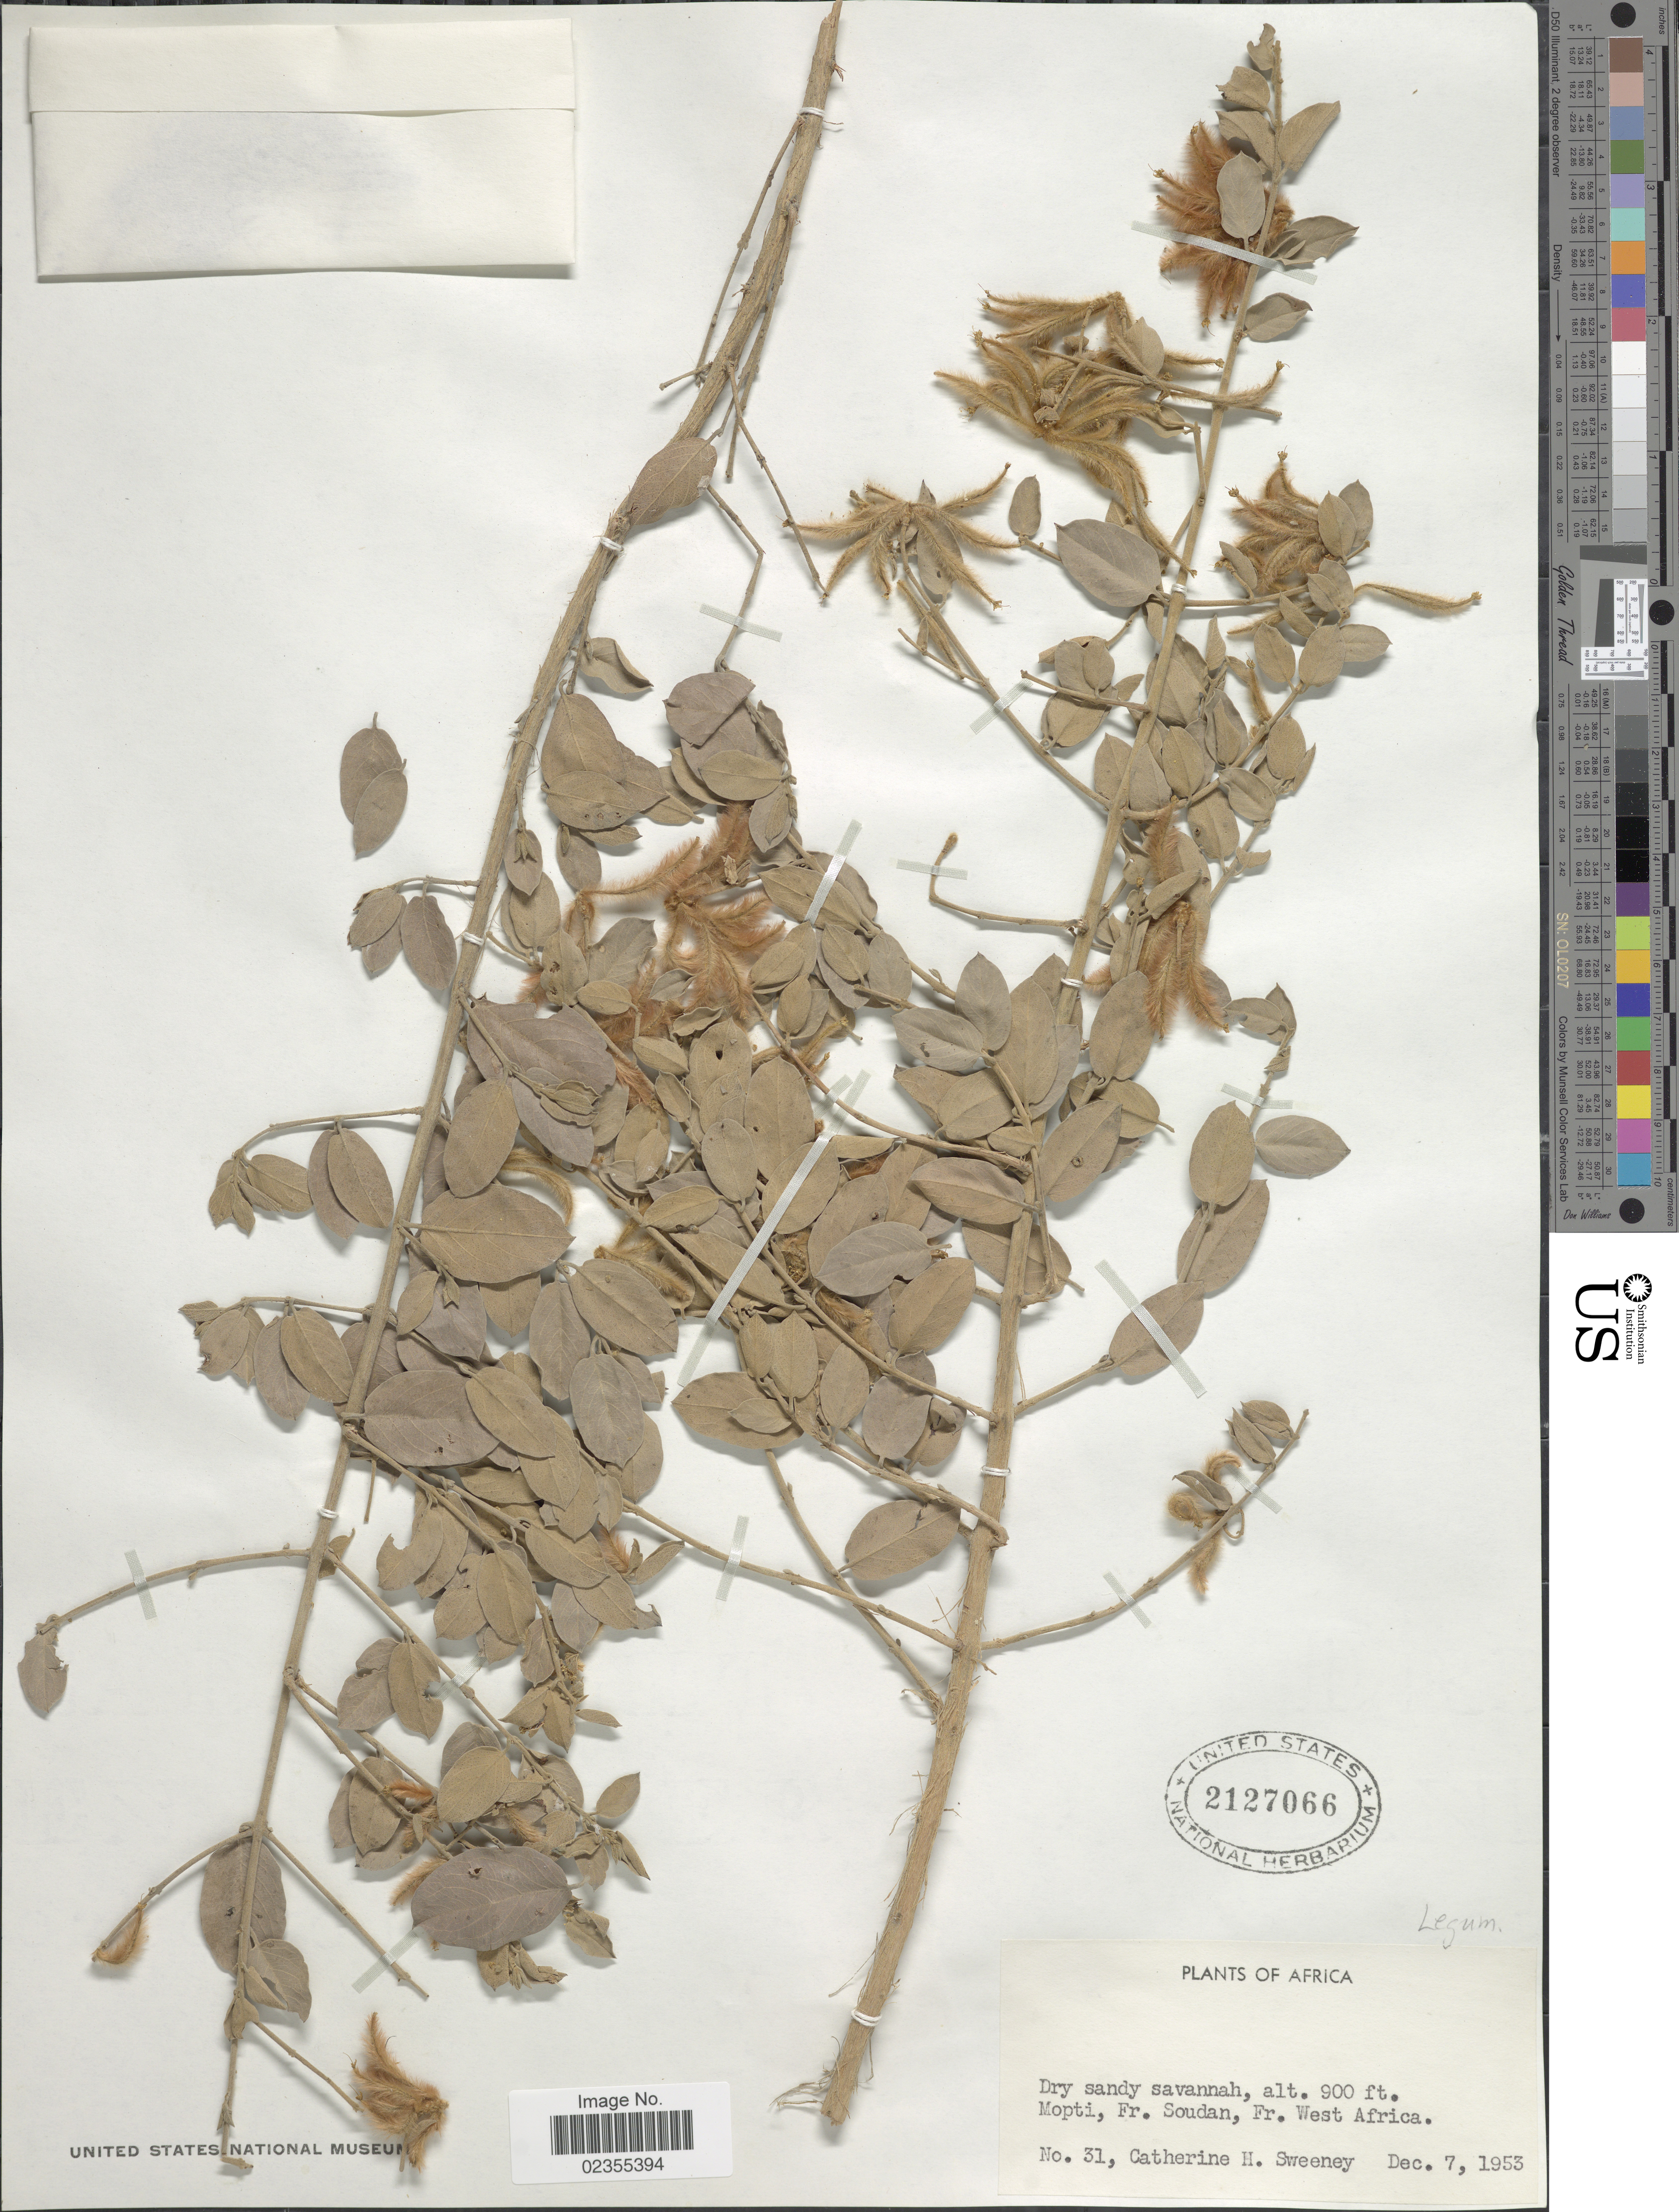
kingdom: Plantae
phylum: Tracheophyta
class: Magnoliopsida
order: Fabales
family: Fabaceae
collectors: C. Sweeney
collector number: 31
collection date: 1953-12-07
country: Mali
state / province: Mopti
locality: Dry sandy savannah, Fr. Soudan, Fr West Africa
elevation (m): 274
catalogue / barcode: US 2127066